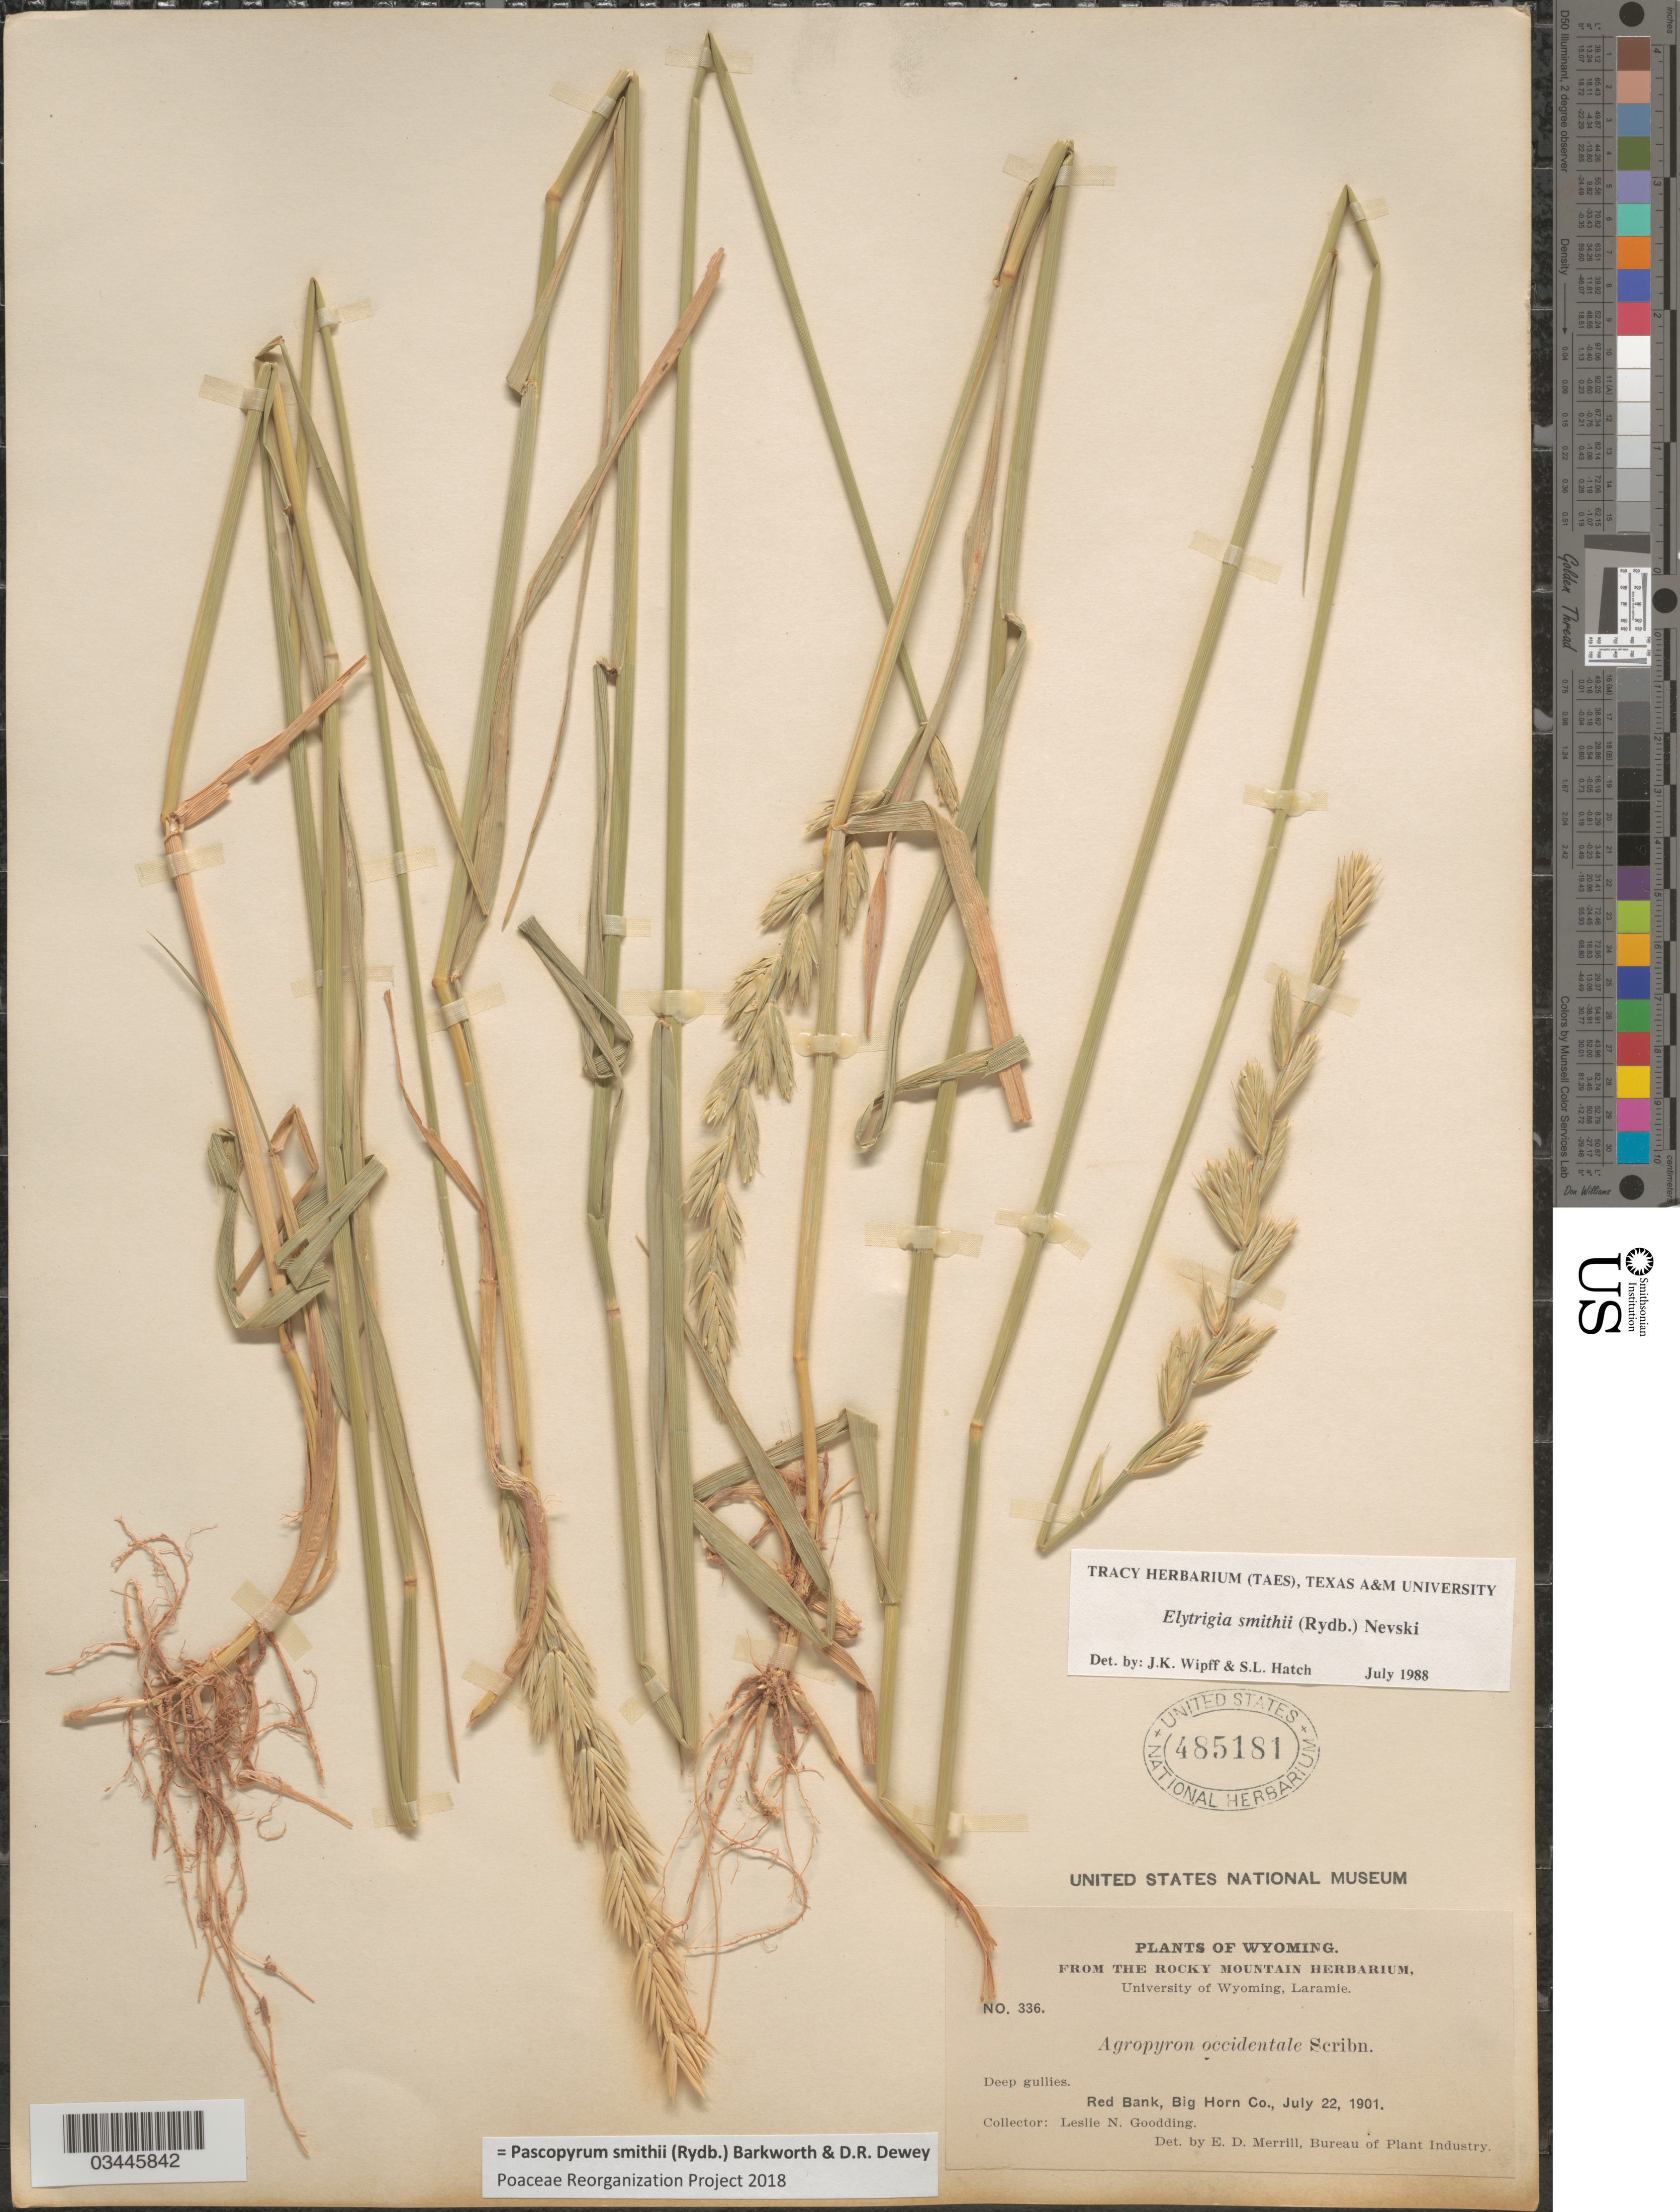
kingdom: Plantae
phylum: Tracheophyta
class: Liliopsida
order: Poales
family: Poaceae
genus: Pascopyrum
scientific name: Pascopyrum smithii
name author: (Rydb.) Barkworth & Dewey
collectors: L. N. Goodding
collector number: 336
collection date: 1901-07-22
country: United States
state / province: Wyoming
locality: Deep gullies. Red Bank, Big Horn Co.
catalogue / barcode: US 485181